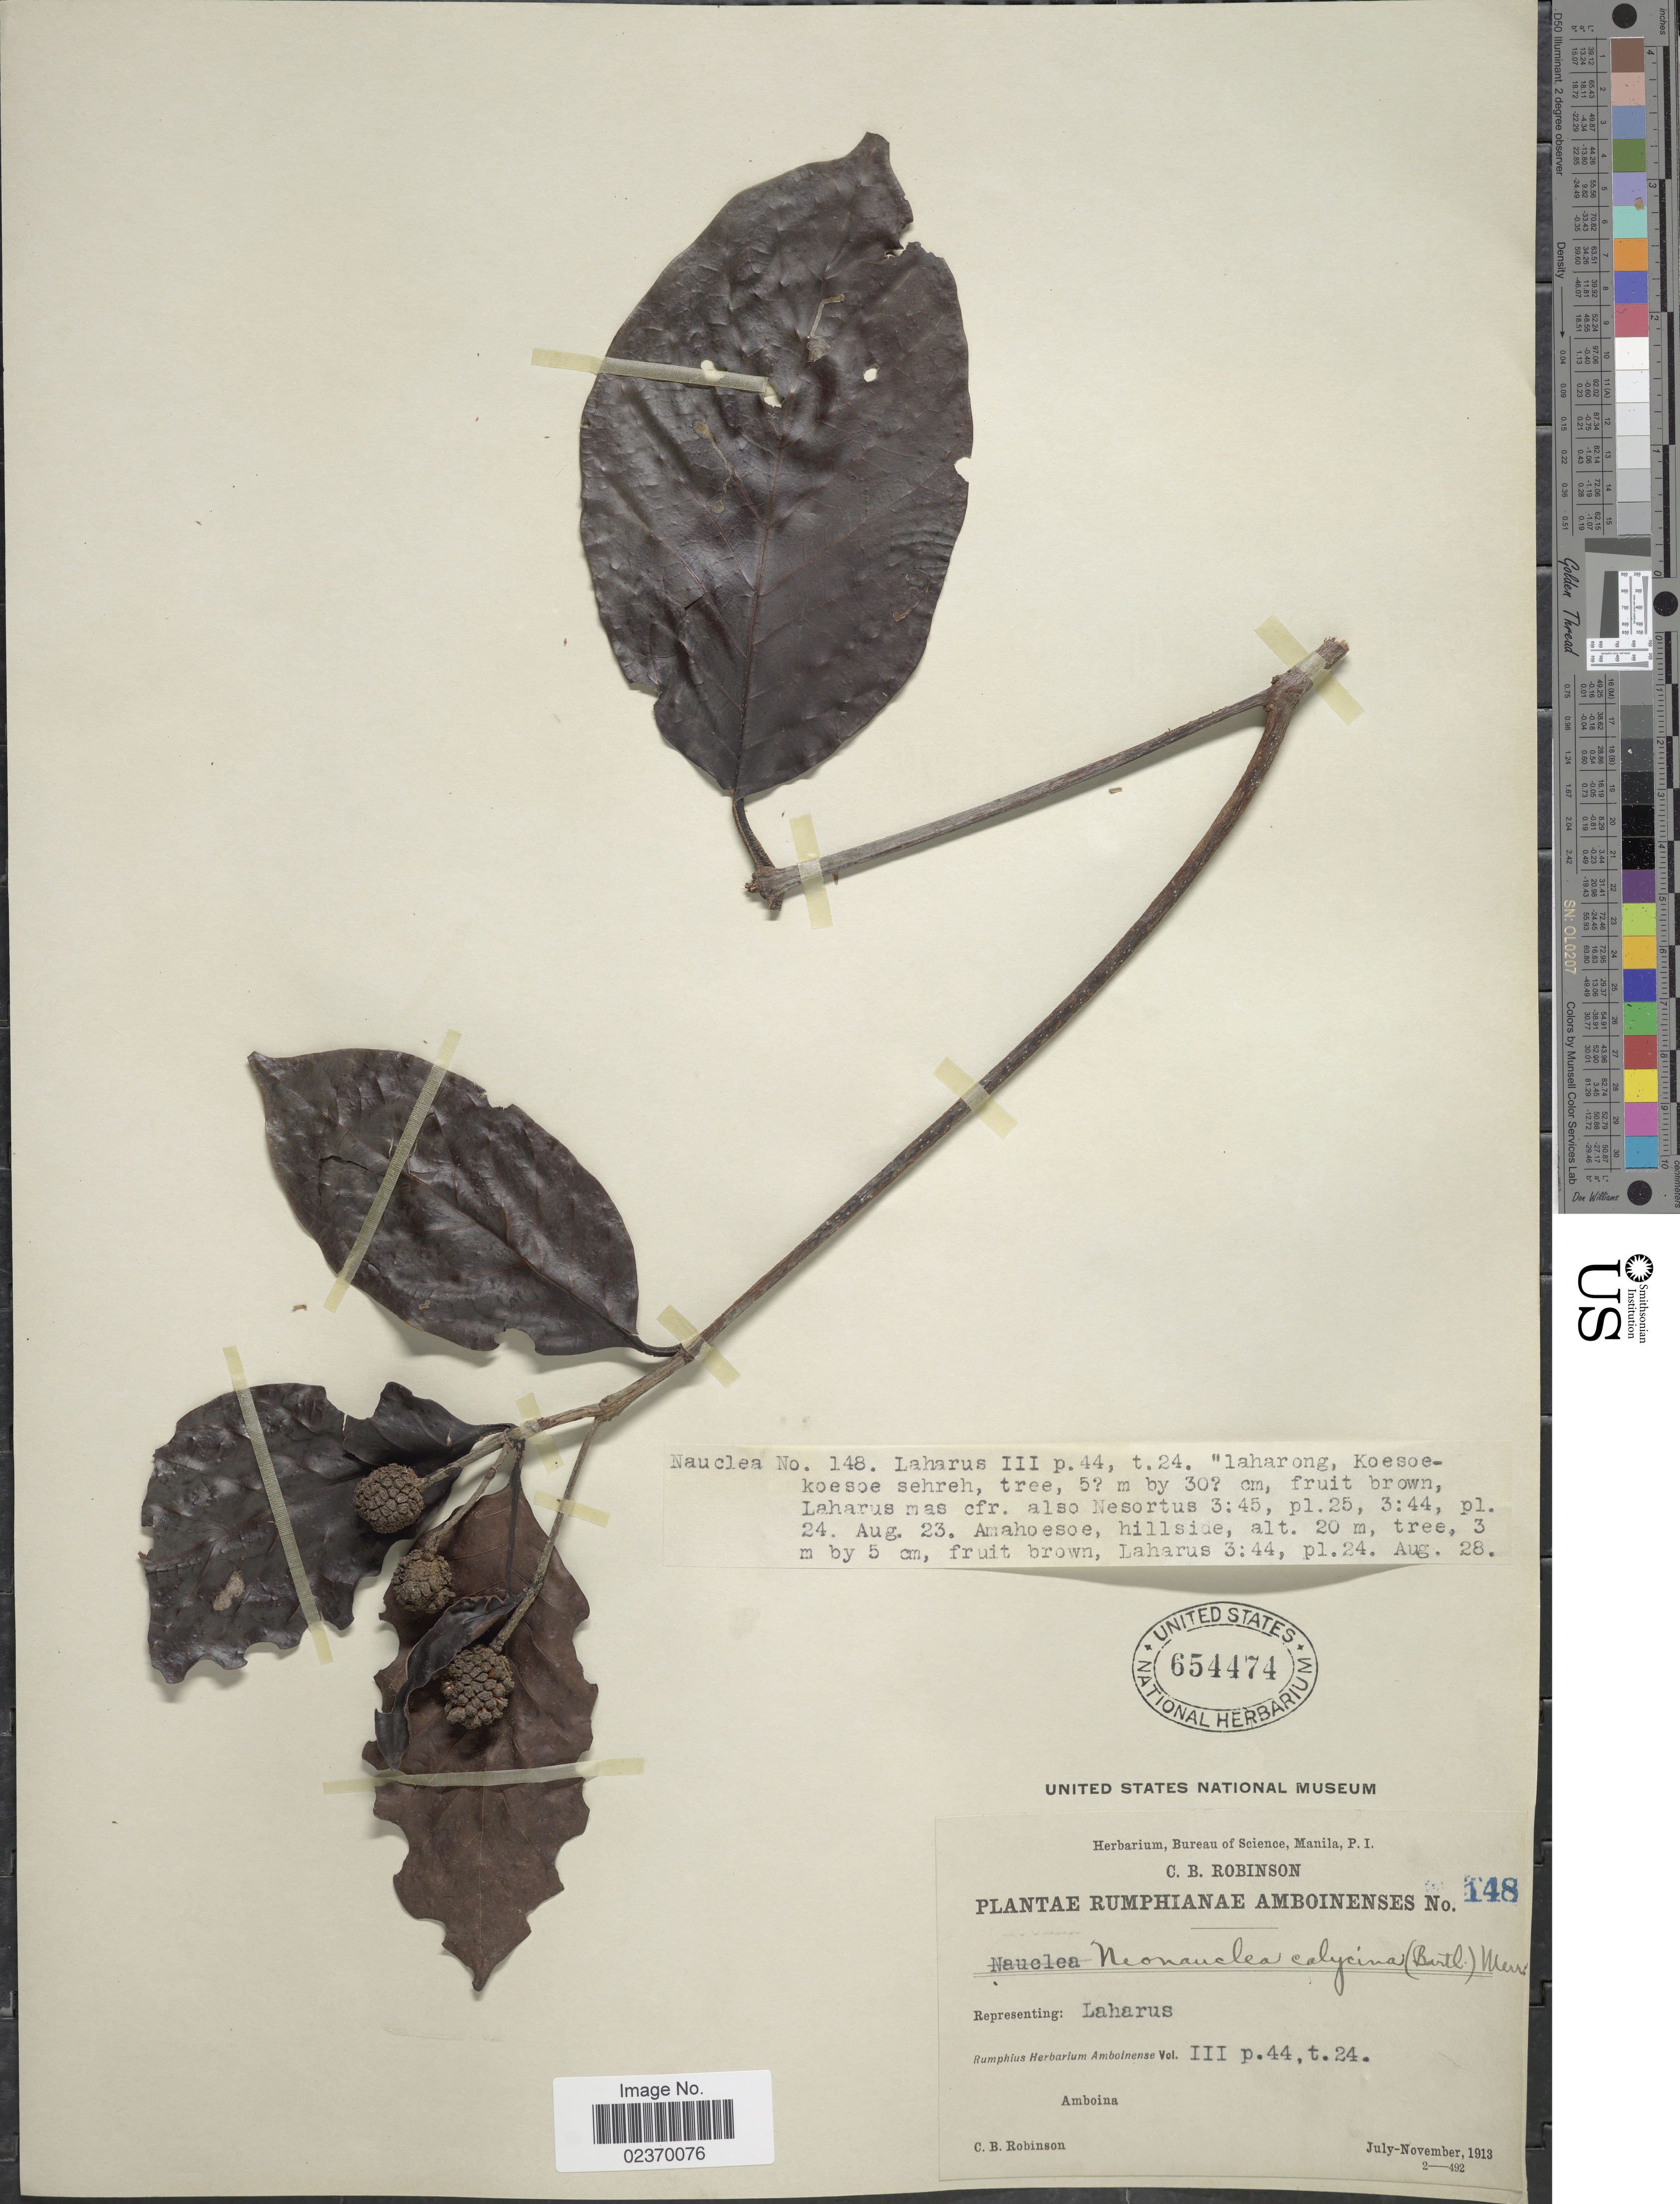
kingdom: Plantae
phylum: Tracheophyta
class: Magnoliopsida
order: Gentianales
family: Rubiaceae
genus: Neonauclea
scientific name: Neonauclea calycina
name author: (Bartl. ex DC.) Merr.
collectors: C. Robinson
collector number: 148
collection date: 1913-07/1913-11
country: Indonesia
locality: Amboina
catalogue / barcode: US 654474